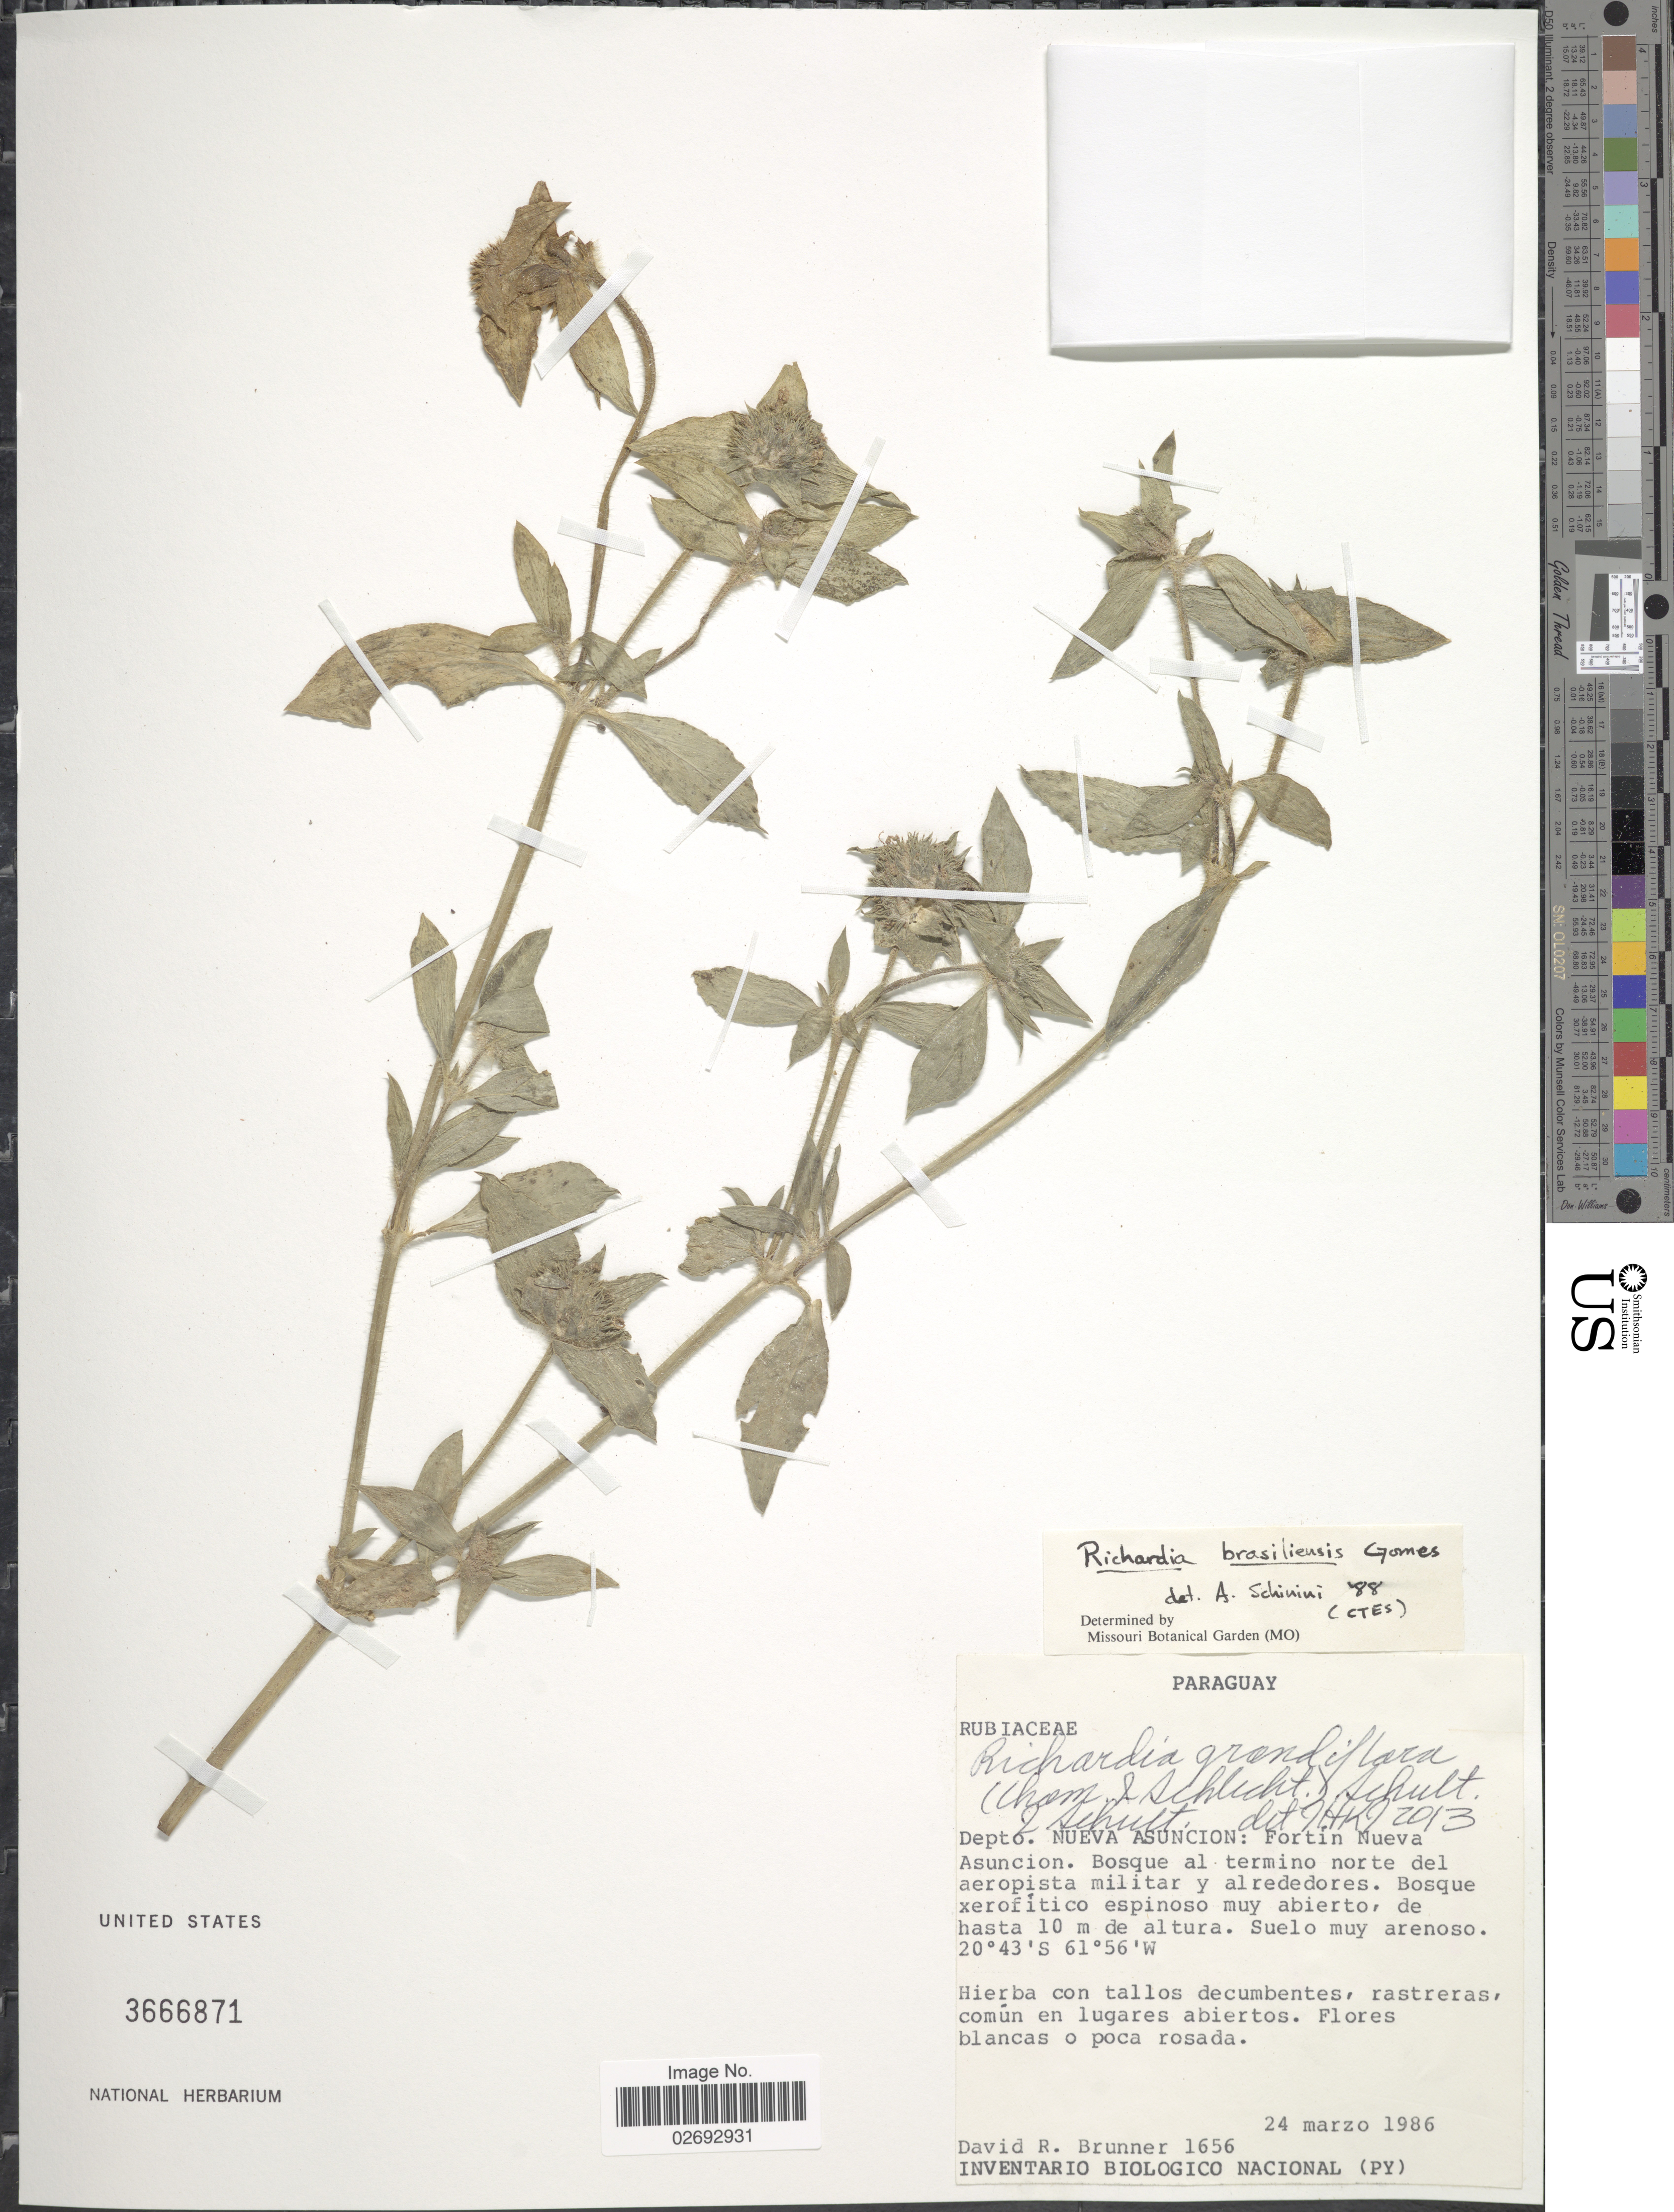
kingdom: Plantae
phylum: Tracheophyta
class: Magnoliopsida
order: Gentianales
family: Rubiaceae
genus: Richardia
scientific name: Richardia brasiliensis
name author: Gomes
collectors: D. R. Brunner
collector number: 1656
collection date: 1986-03-24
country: Paraguay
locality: Depto. Nueva Asuncion: Fortín Nueva Asuncion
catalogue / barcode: US 3666871